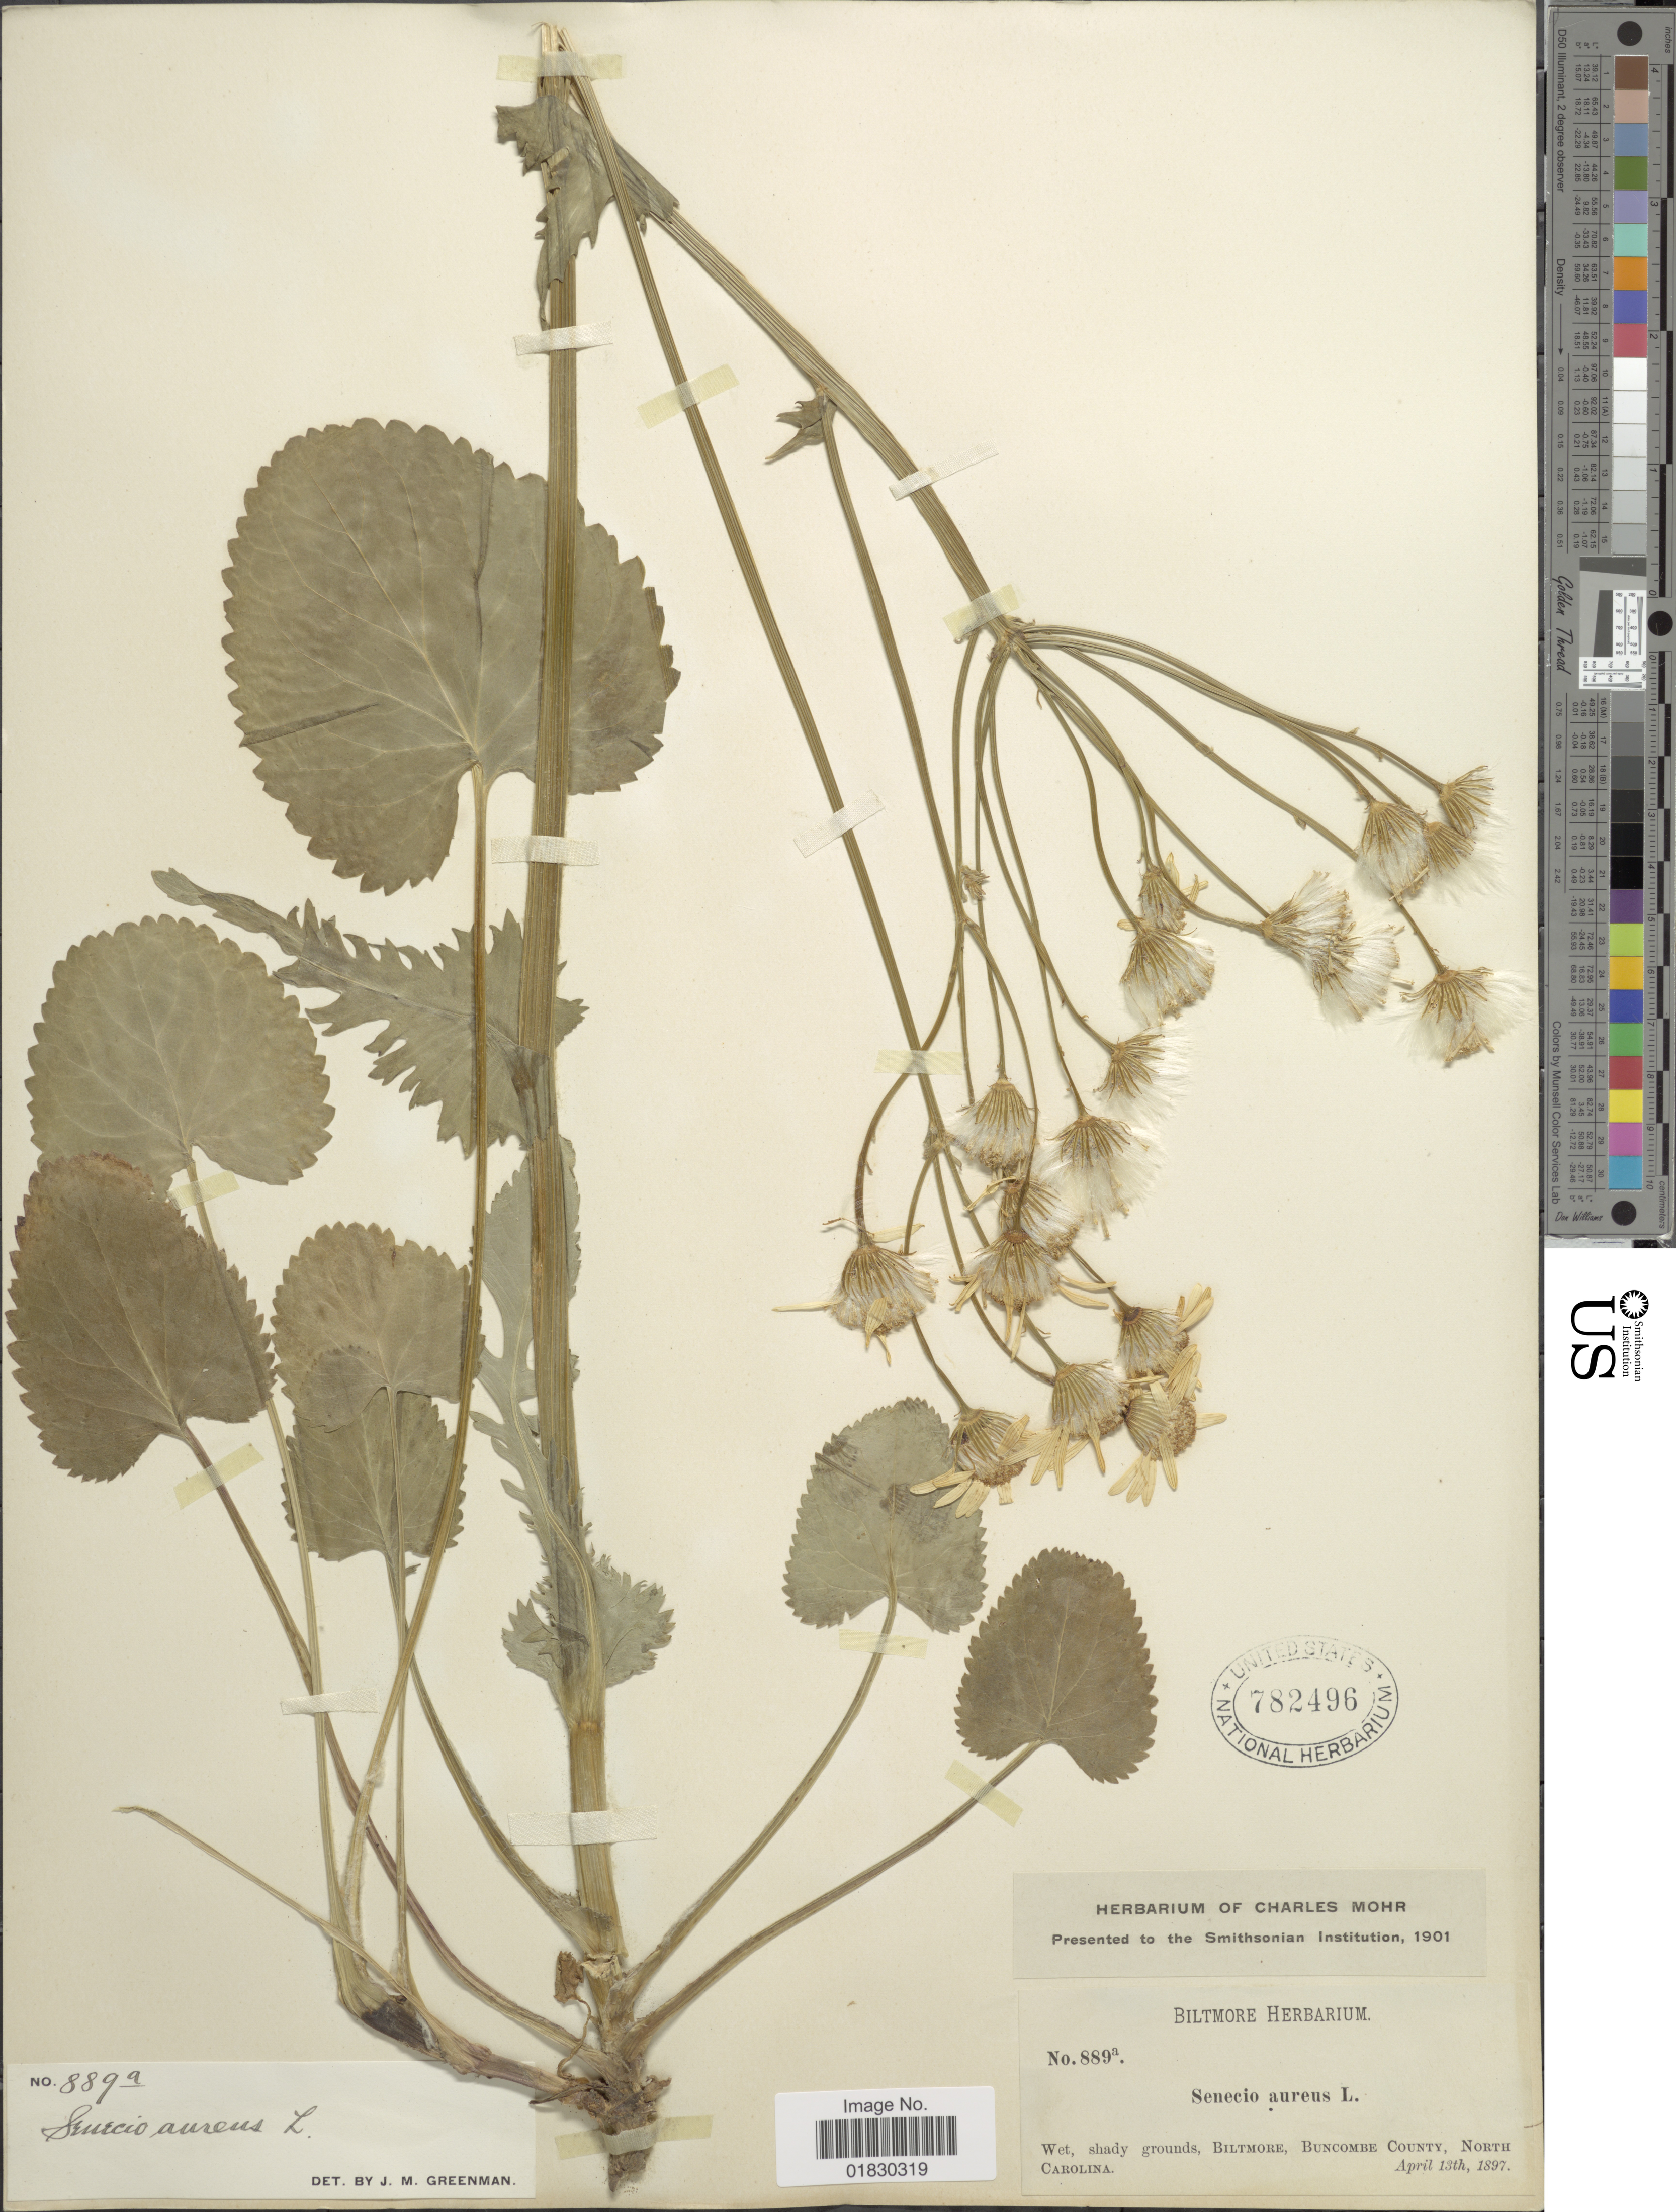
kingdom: Plantae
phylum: Tracheophyta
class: Magnoliopsida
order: Asterales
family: Asteraceae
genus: Packera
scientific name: Packera aurea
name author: (L.) Á. Löve & D. Löve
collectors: ex herb. Biltmore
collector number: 889a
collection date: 1897-04-13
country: United States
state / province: North Carolina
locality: Biltmore, Buncombe County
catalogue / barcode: US 782496